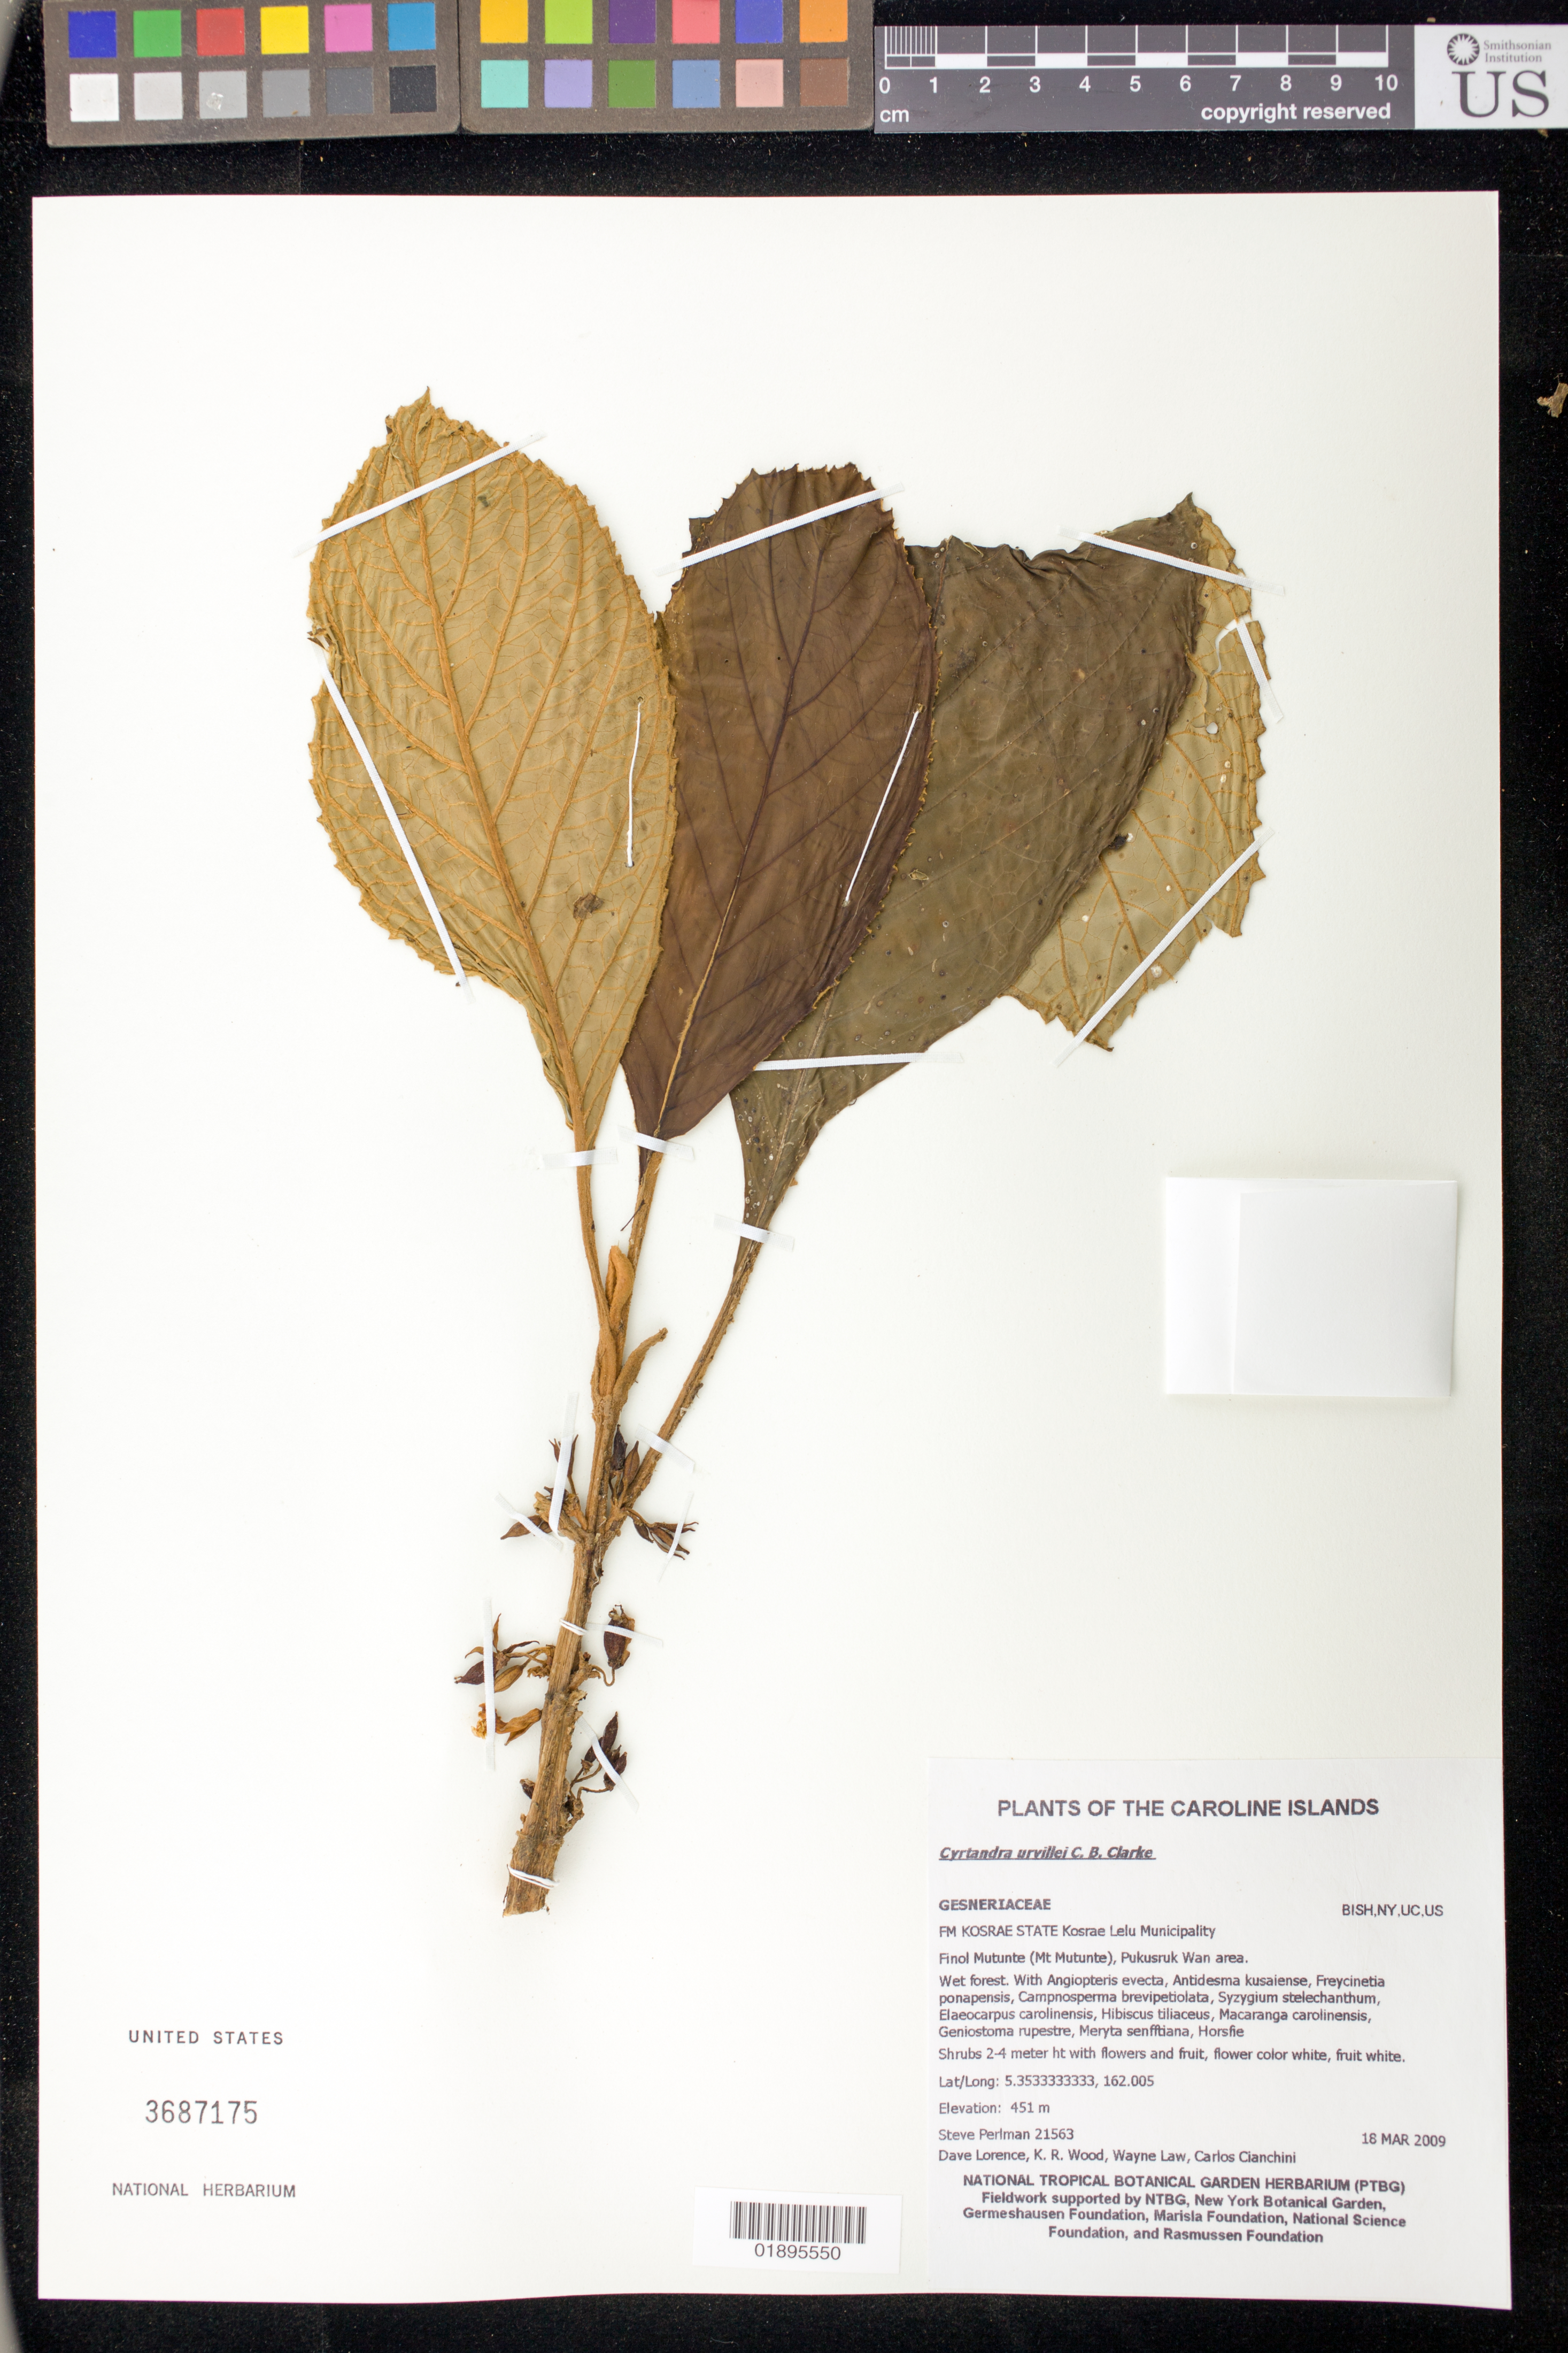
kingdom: Plantae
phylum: Tracheophyta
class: Magnoliopsida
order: Lamiales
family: Gesneriaceae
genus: Cyrtandra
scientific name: Cyrtandra urvillei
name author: C.B. Clarke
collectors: S. P. Perlman, D. Lorence, K. R. Wood, W. Law & C. Cianchini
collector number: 21563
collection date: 2009-03-18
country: Micronesia, Federated States of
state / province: Kosrae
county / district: Lelu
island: Kosrae [Kusaie]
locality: Finol Mutunte (Mt. Mutunte), Pukusruk Wan area.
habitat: Wet forest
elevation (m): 451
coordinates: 5.3566666666, 162.99305555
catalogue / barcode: US 3687175